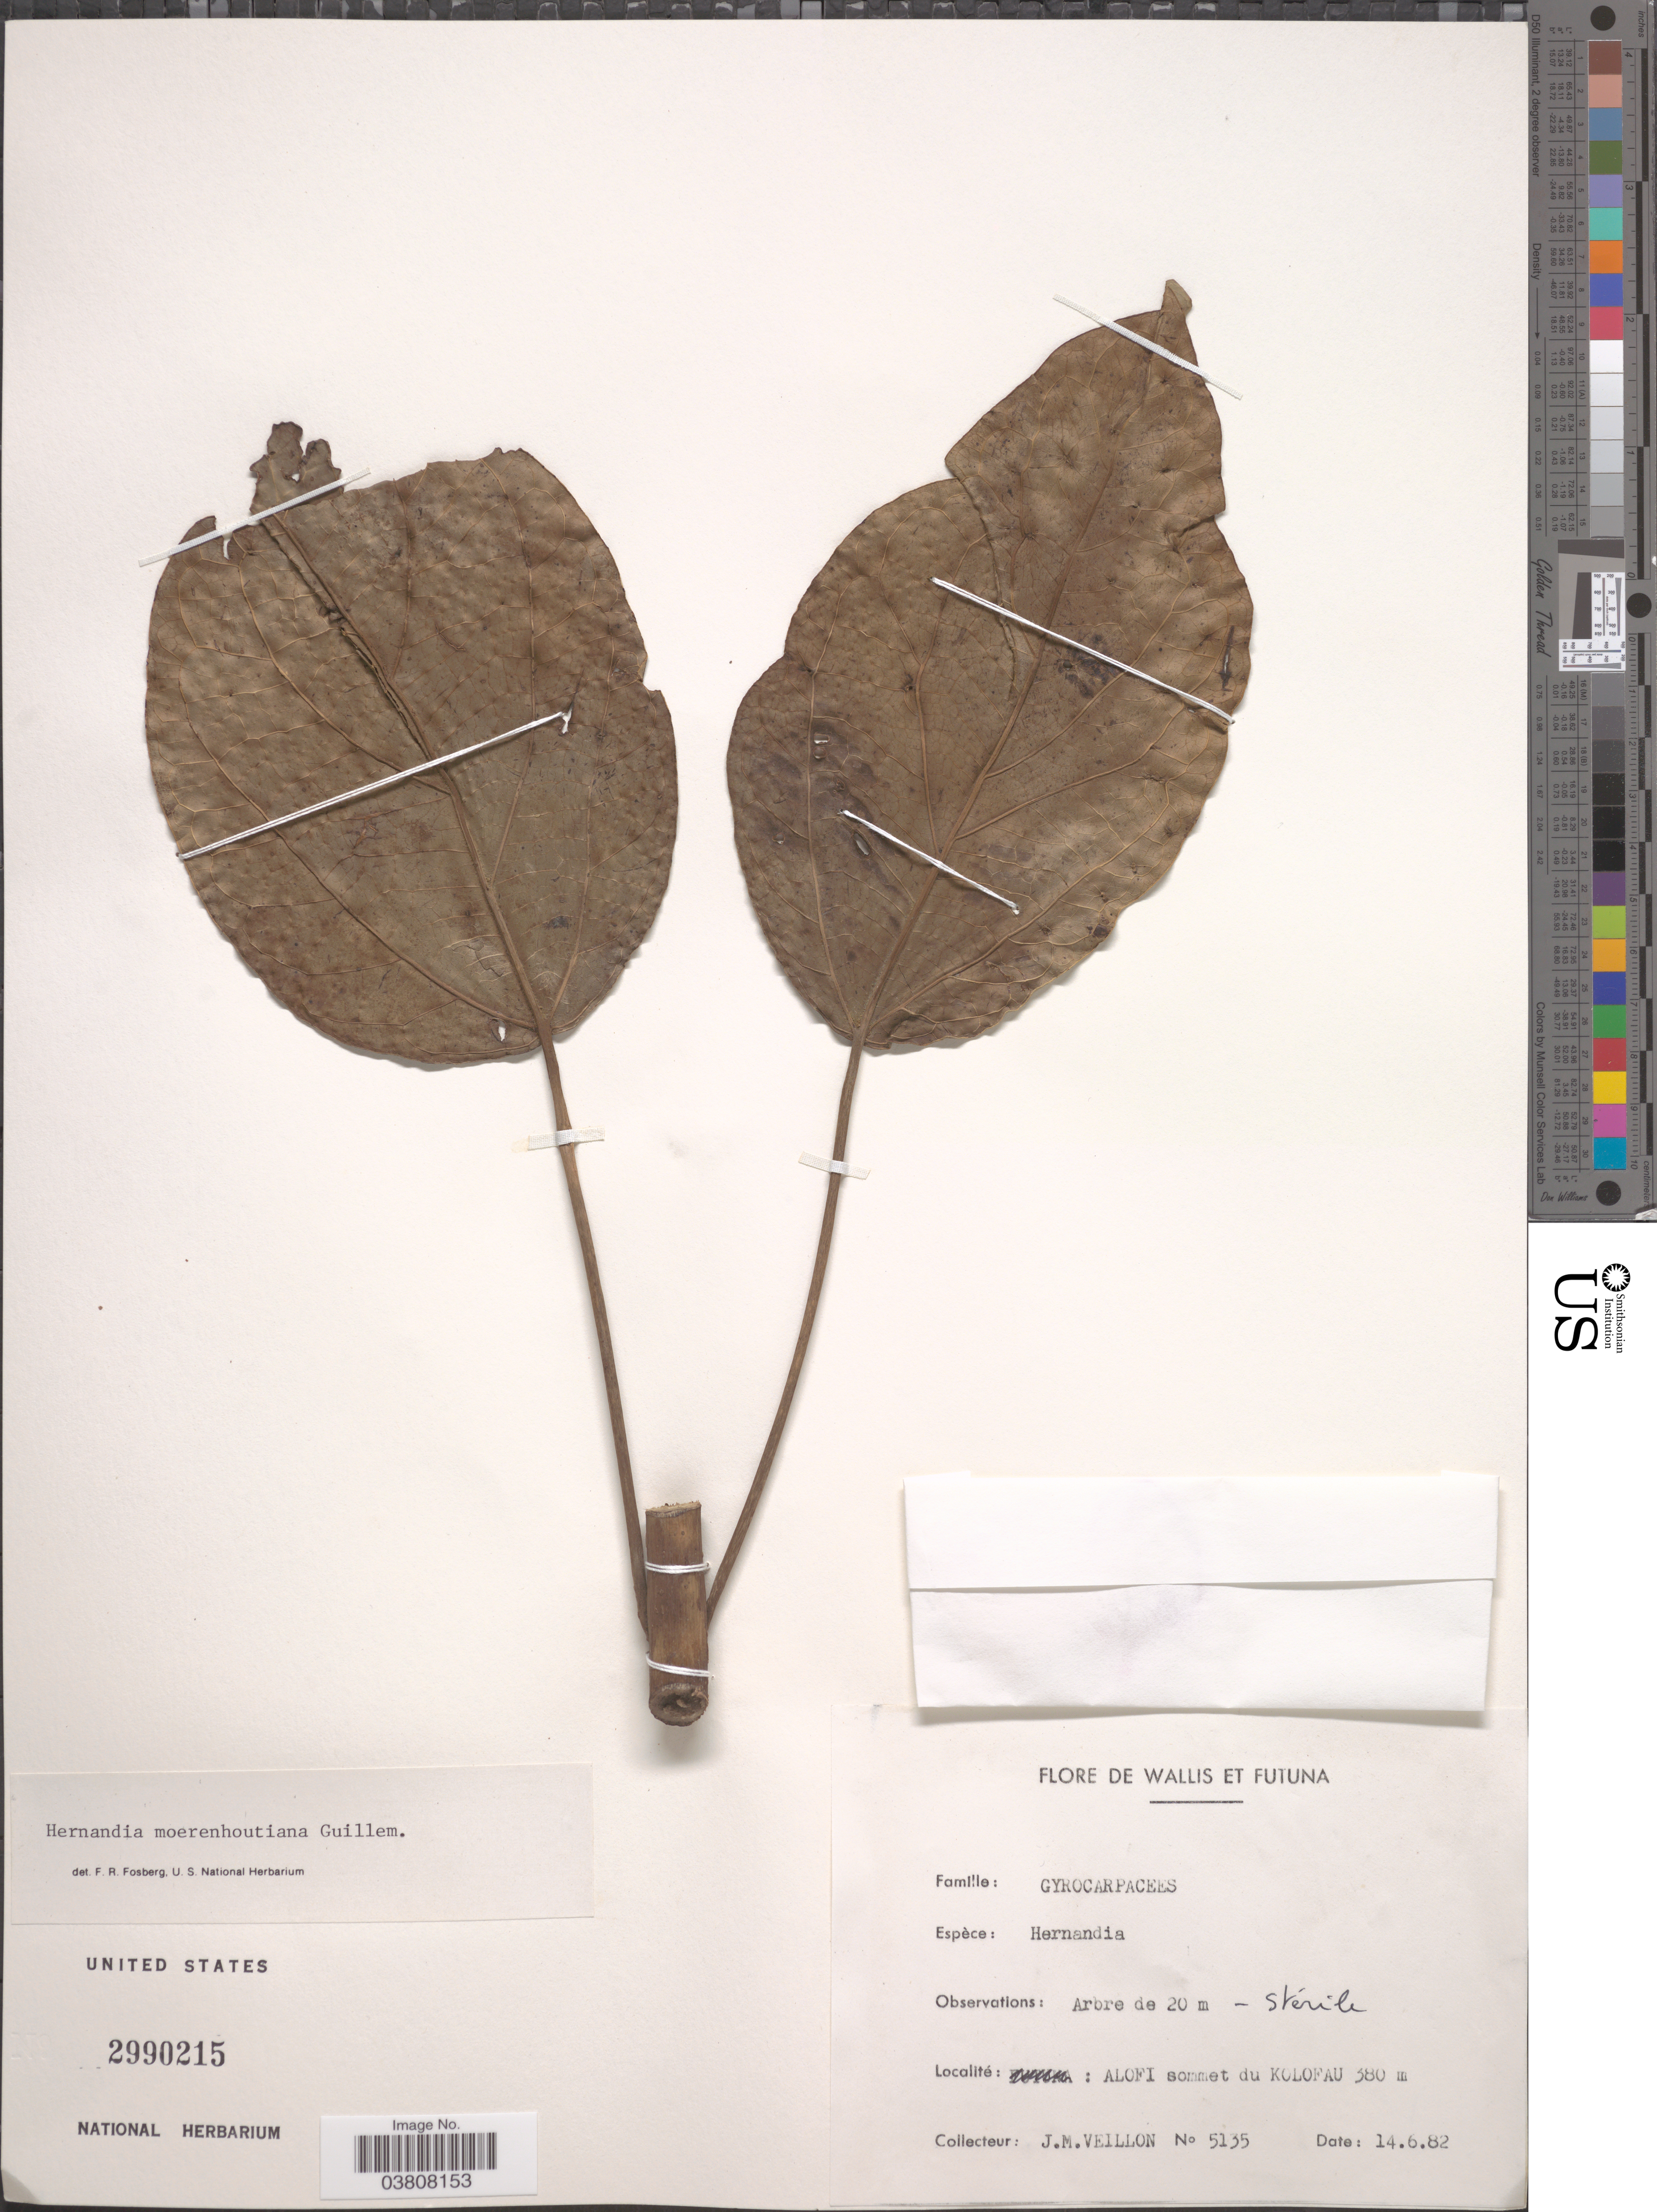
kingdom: Plantae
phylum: Tracheophyta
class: Magnoliopsida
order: Laurales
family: Hernandiaceae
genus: Hernandia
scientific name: Hernandia moerenhoutiana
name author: Guill.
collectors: J. Veillon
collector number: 5135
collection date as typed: Transcribed d/m/y: 14/6/82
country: Wallis and Futuna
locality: Wallis et Futuna. Alofi sommet du Kolofau.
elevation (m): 380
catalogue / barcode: US 2990215